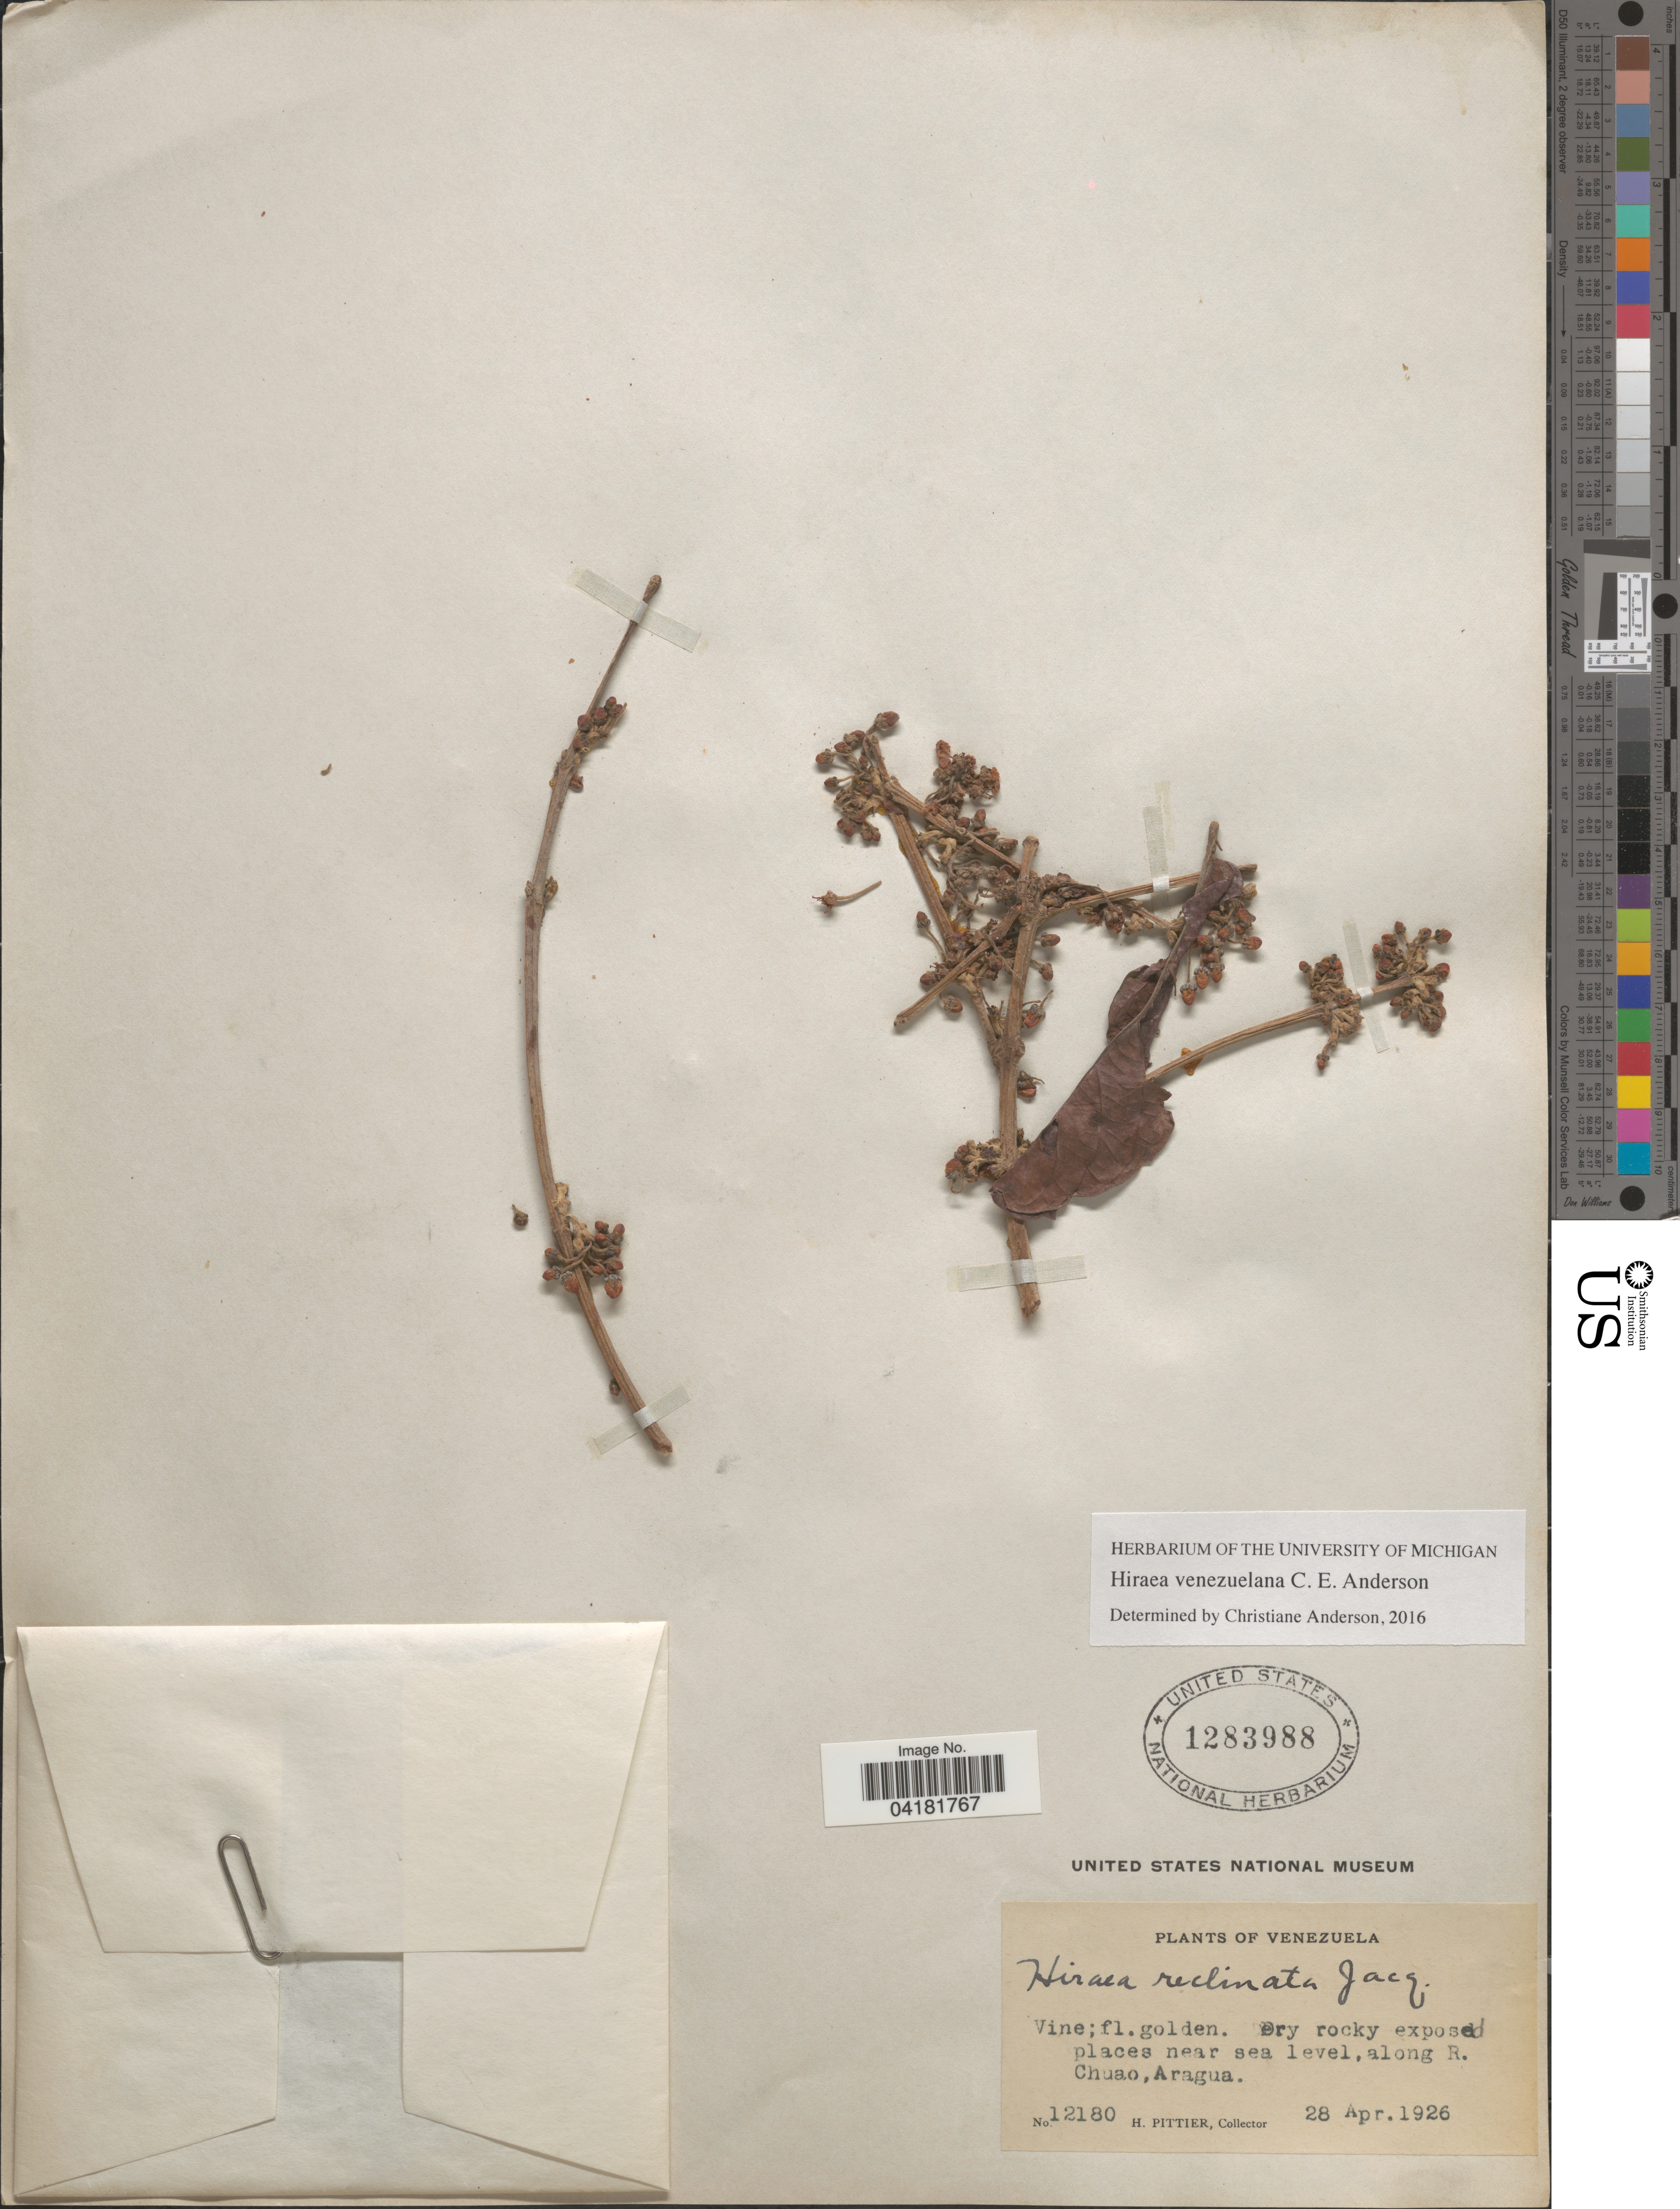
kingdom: Plantae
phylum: Tracheophyta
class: Magnoliopsida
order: Malpighiales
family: Malpighiaceae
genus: Hiraea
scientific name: Hiraea venezuelana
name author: C.E. Anderson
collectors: H. F. Pittier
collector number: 12180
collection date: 1926-04-28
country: Venezuela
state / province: Aragua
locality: Along R. Chuao.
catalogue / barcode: US 1283988